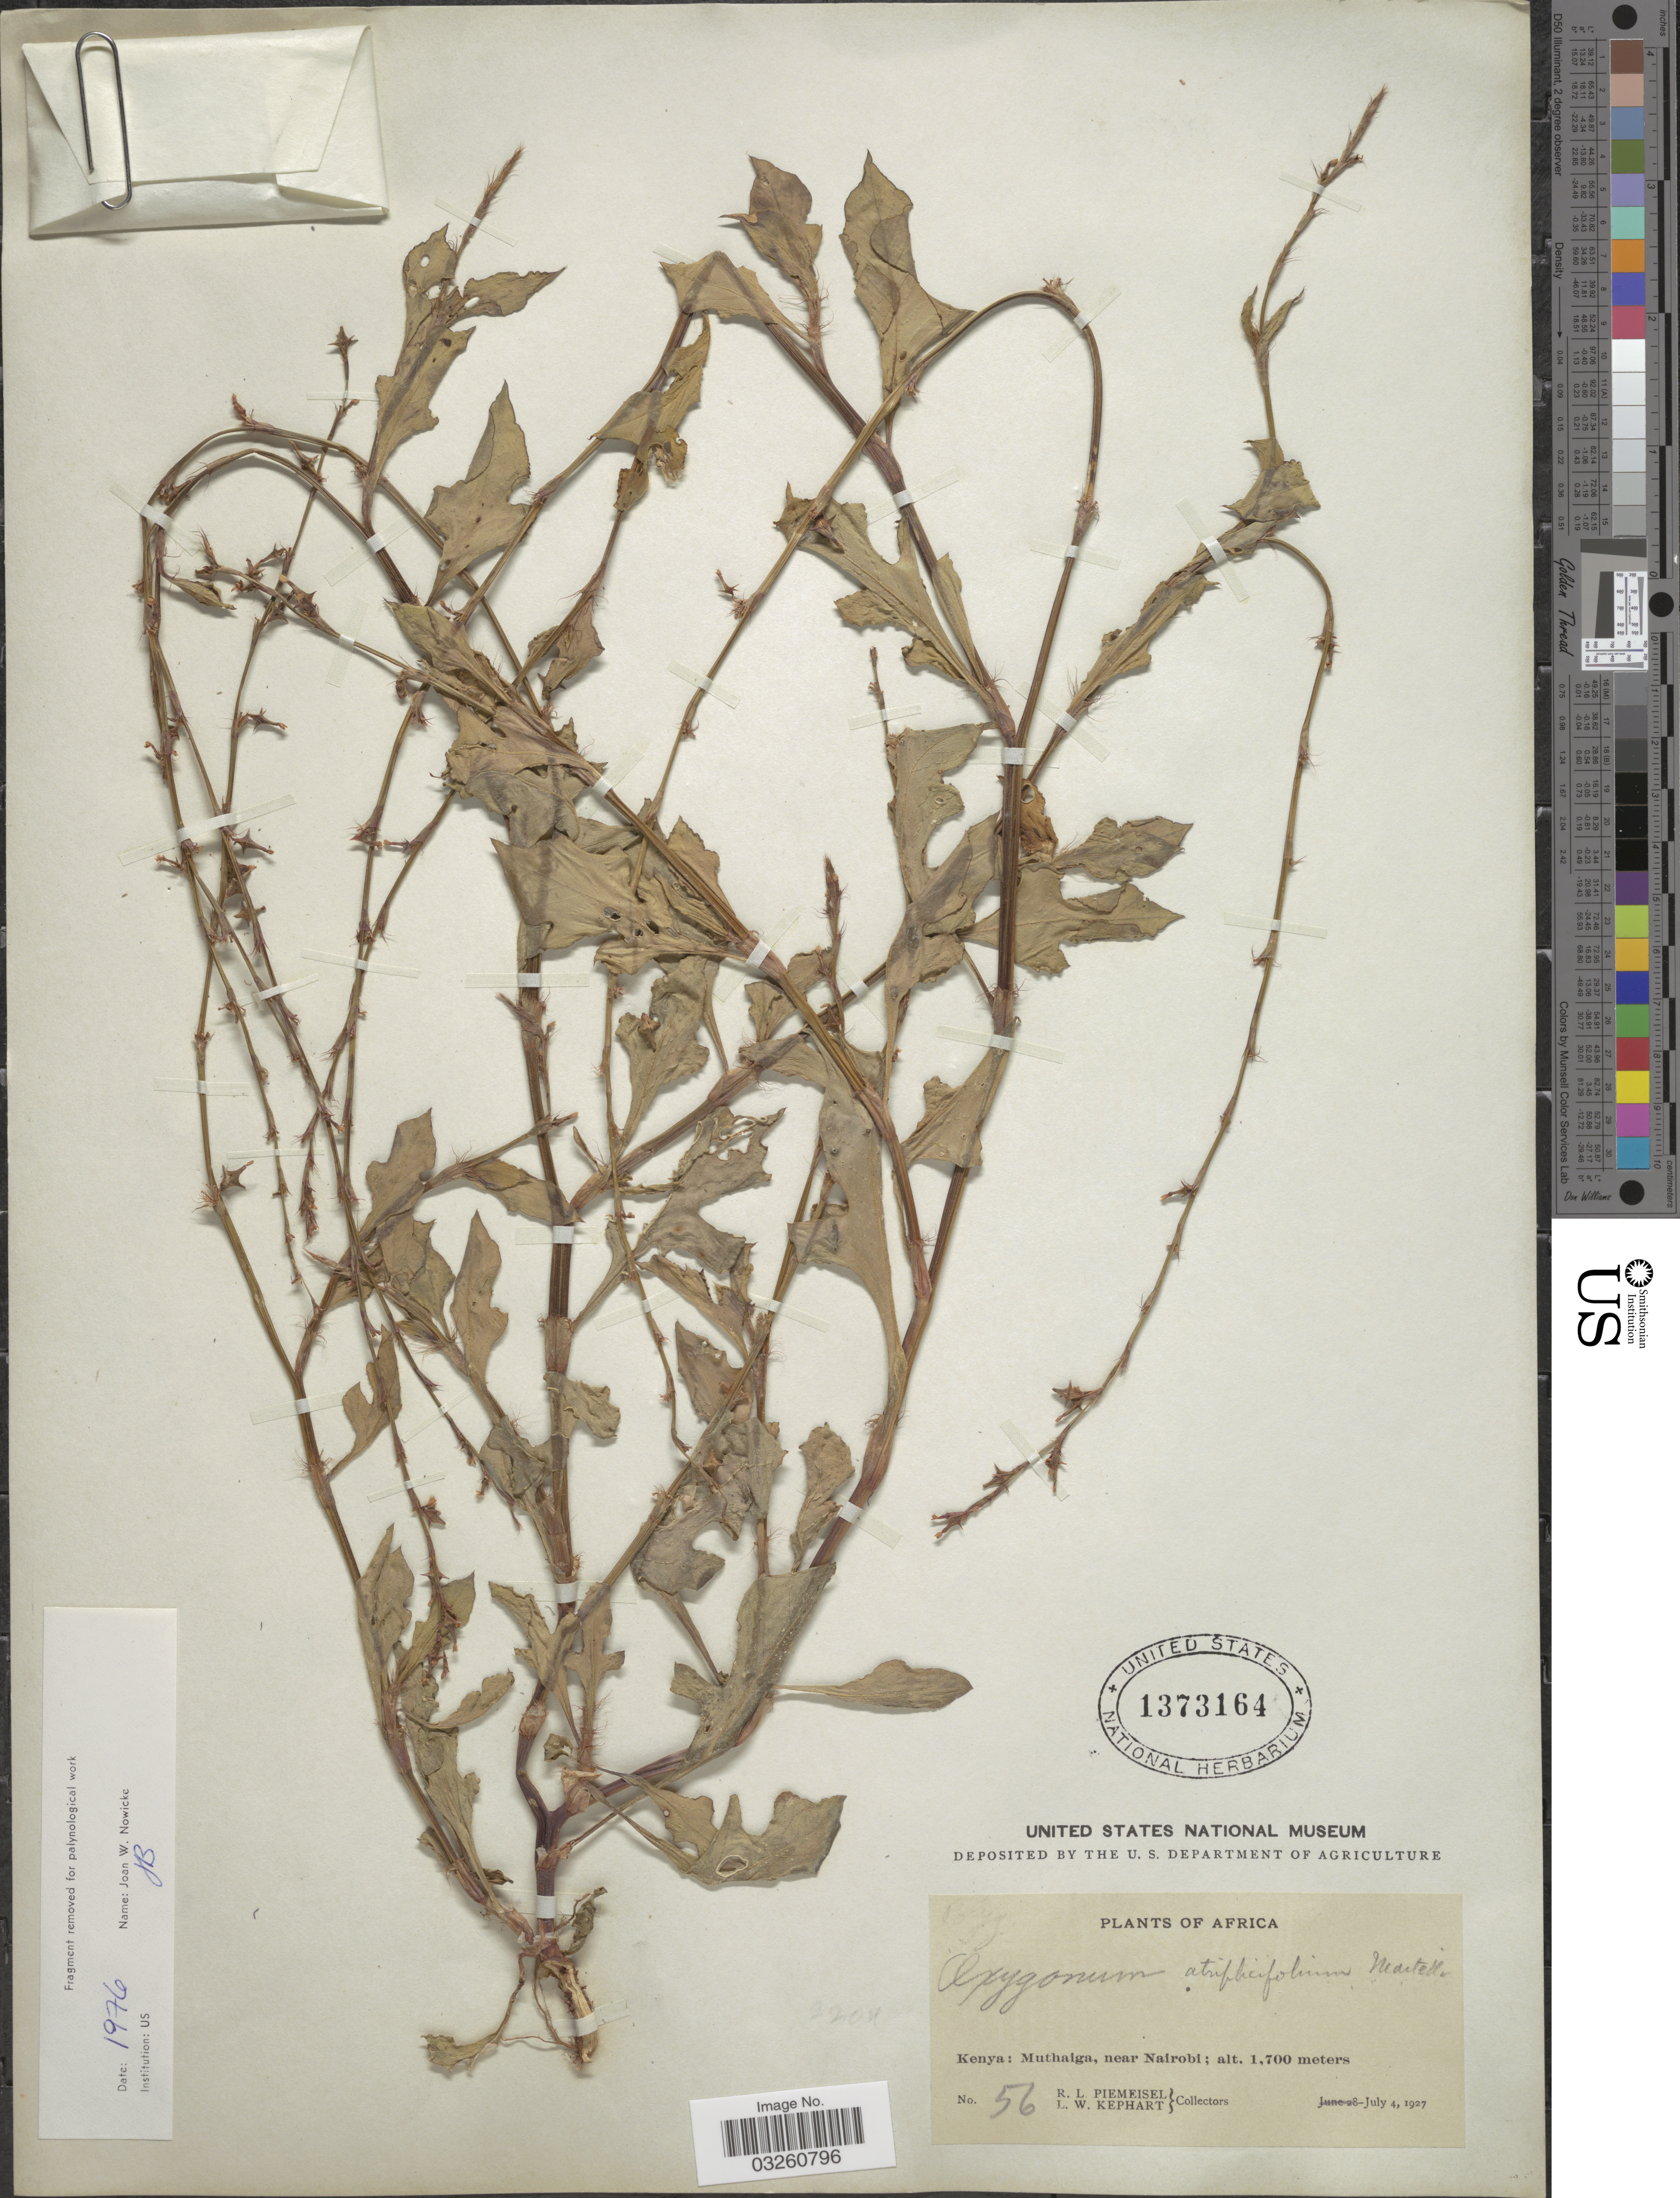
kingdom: Plantae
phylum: Tracheophyta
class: Magnoliopsida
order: Caryophyllales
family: Polygonaceae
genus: Oxygonum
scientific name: Oxygonum atriplicifolium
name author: (Meisn.) Martelli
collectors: R. L. Piemeisel & L. W. Kephart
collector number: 56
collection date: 1927-07-04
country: Kenya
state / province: Nairobi Area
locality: Muthaiga, near Nairobi.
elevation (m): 1700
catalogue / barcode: US 1373164